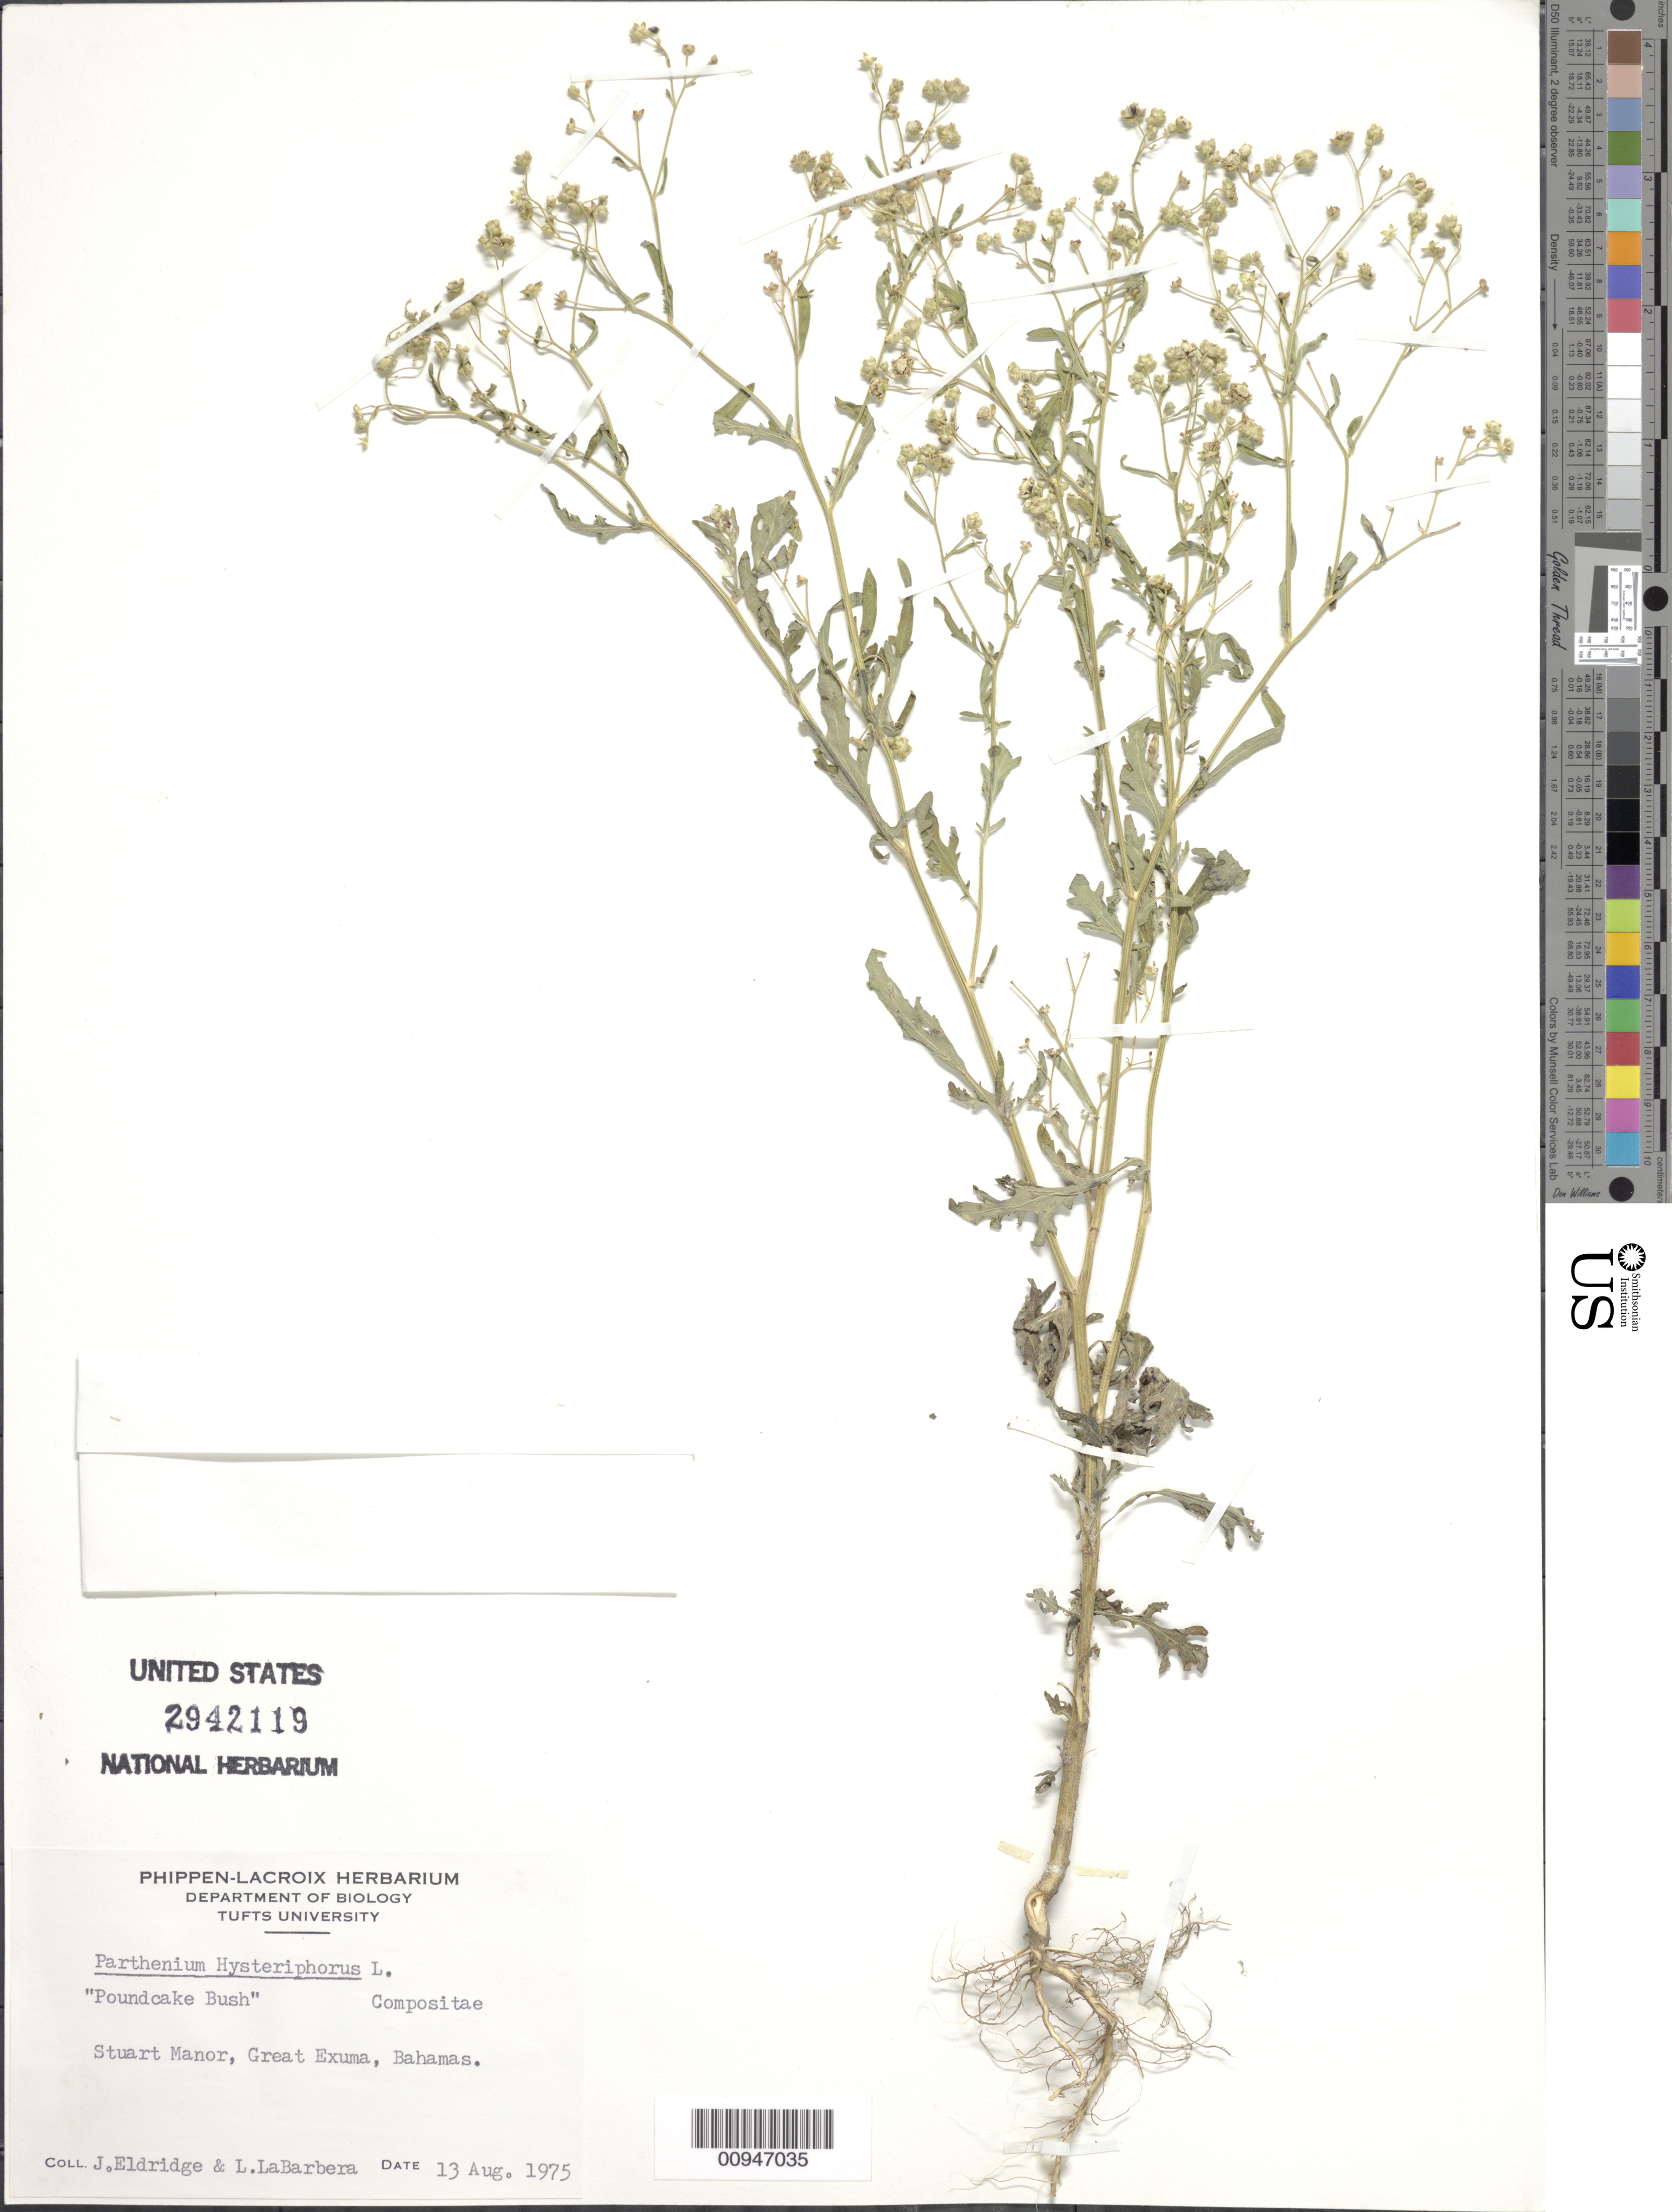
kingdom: Plantae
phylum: Tracheophyta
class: Magnoliopsida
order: Asterales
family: Asteraceae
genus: Parthenium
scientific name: Parthenium hysterophorus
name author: L.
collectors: J. Eldridge & L. Labarbera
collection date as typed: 13 Aug 1975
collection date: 1975-08-13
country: Bahamas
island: Great Exuma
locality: Stuart Manor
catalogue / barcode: US 2942119